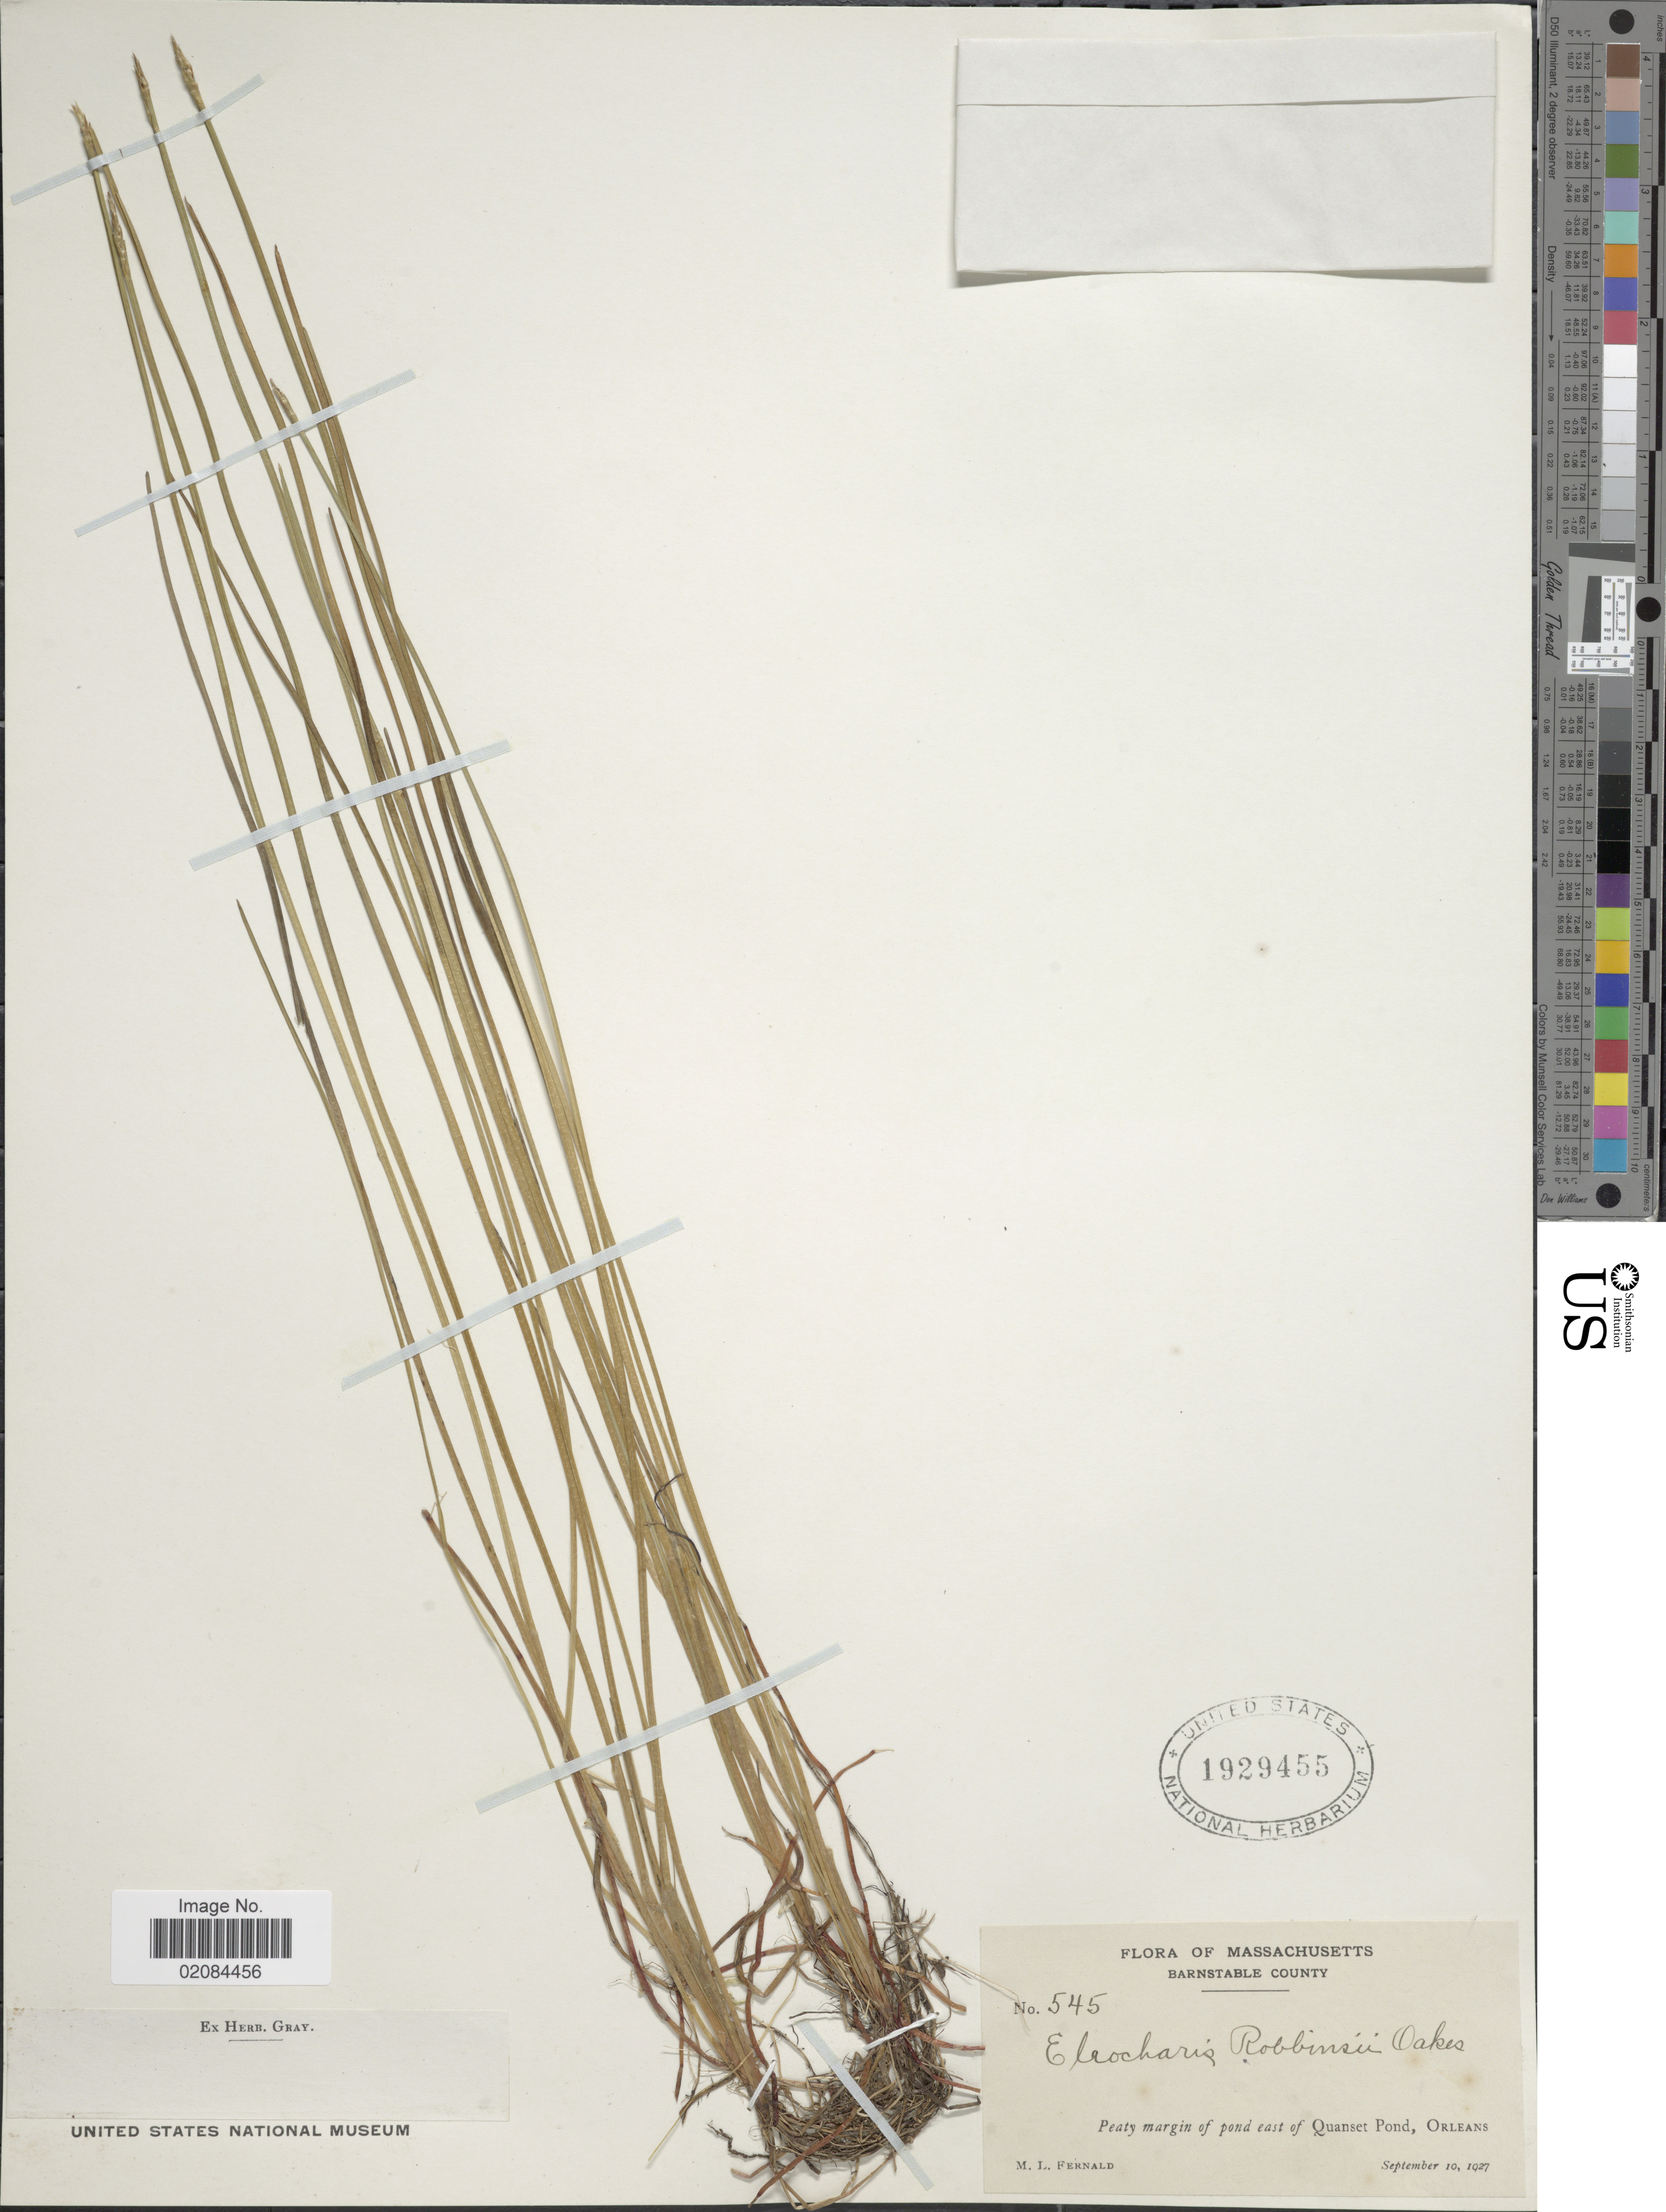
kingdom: Plantae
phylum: Tracheophyta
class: Liliopsida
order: Poales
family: Cyperaceae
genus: Eleocharis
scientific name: Eleocharis robbinsii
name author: Oakes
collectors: M. L. Fernald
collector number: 545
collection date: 1927-09-10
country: United States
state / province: Massachusetts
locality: Barnstable County Peaty margin of pond east of Quanset Pond, Orleans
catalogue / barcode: US 1929455